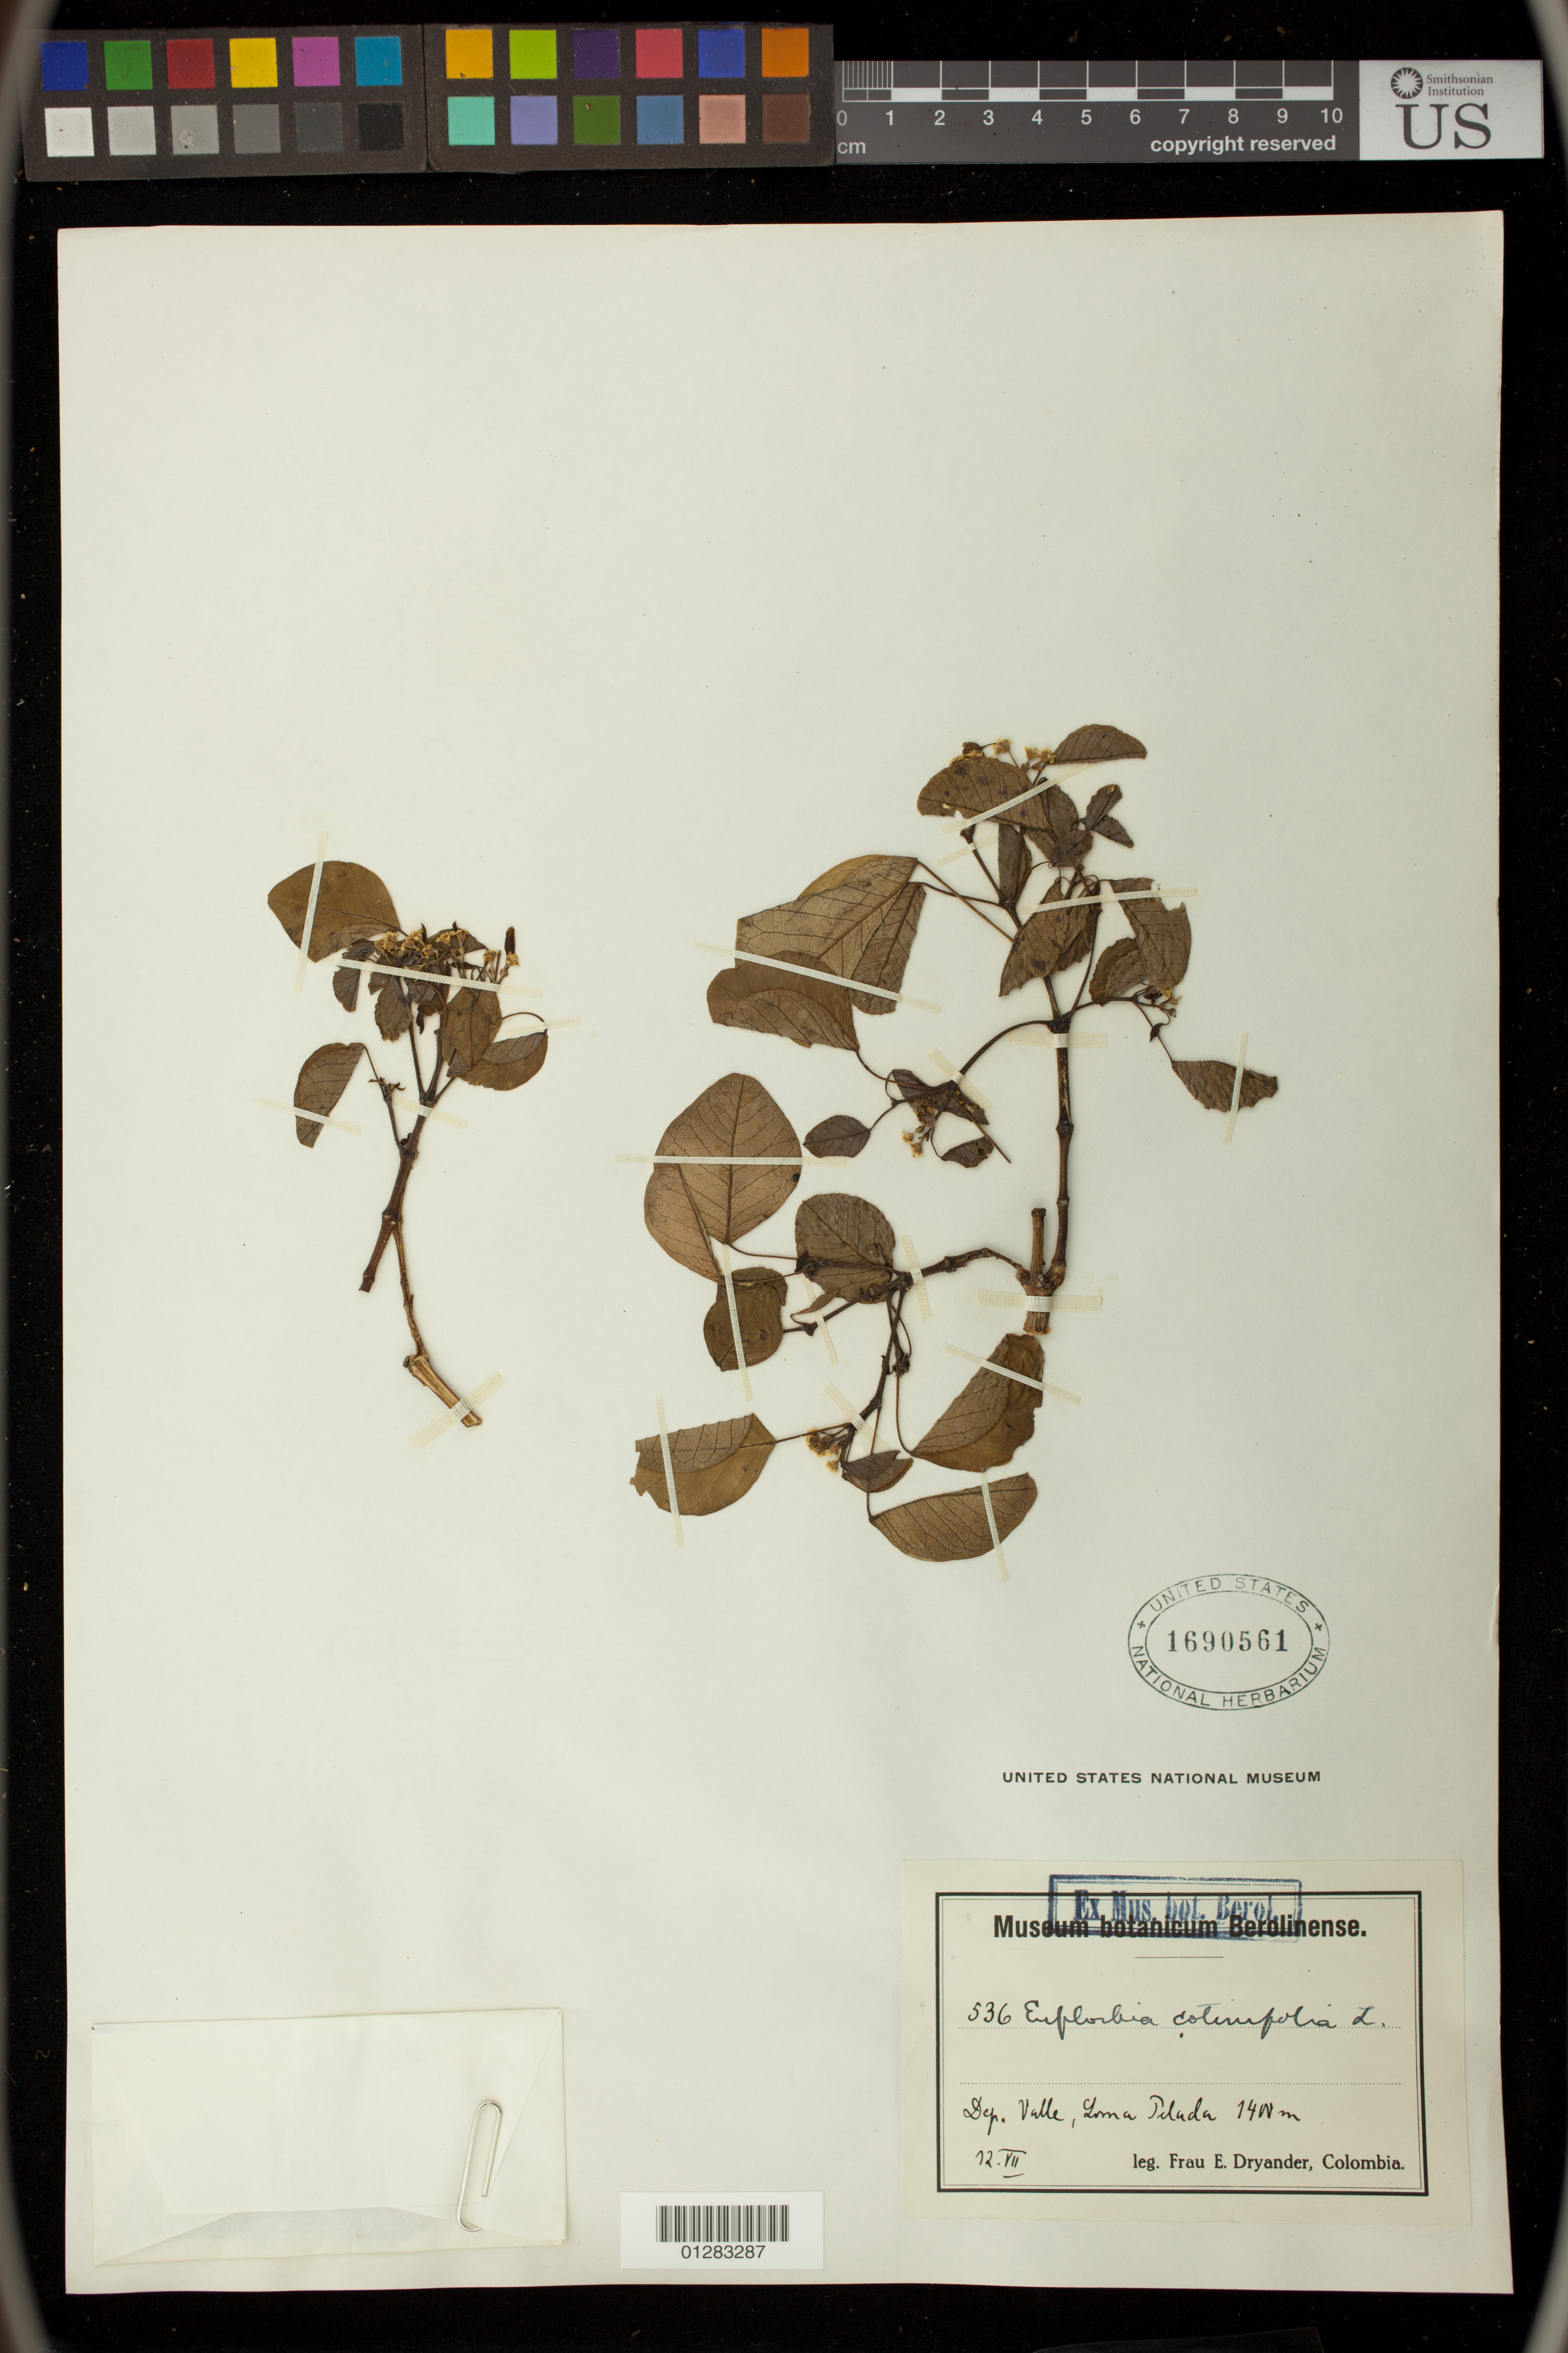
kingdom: Plantae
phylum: Tracheophyta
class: Magnoliopsida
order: Malpighiales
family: Euphorbiaceae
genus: Euphorbia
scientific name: Euphorbia cotinifolia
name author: L.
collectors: E. Dryander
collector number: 536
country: Colombia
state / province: Valle del Cauca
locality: Dep. Valle, Loma Pelada.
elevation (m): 1400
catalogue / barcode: US 1690561